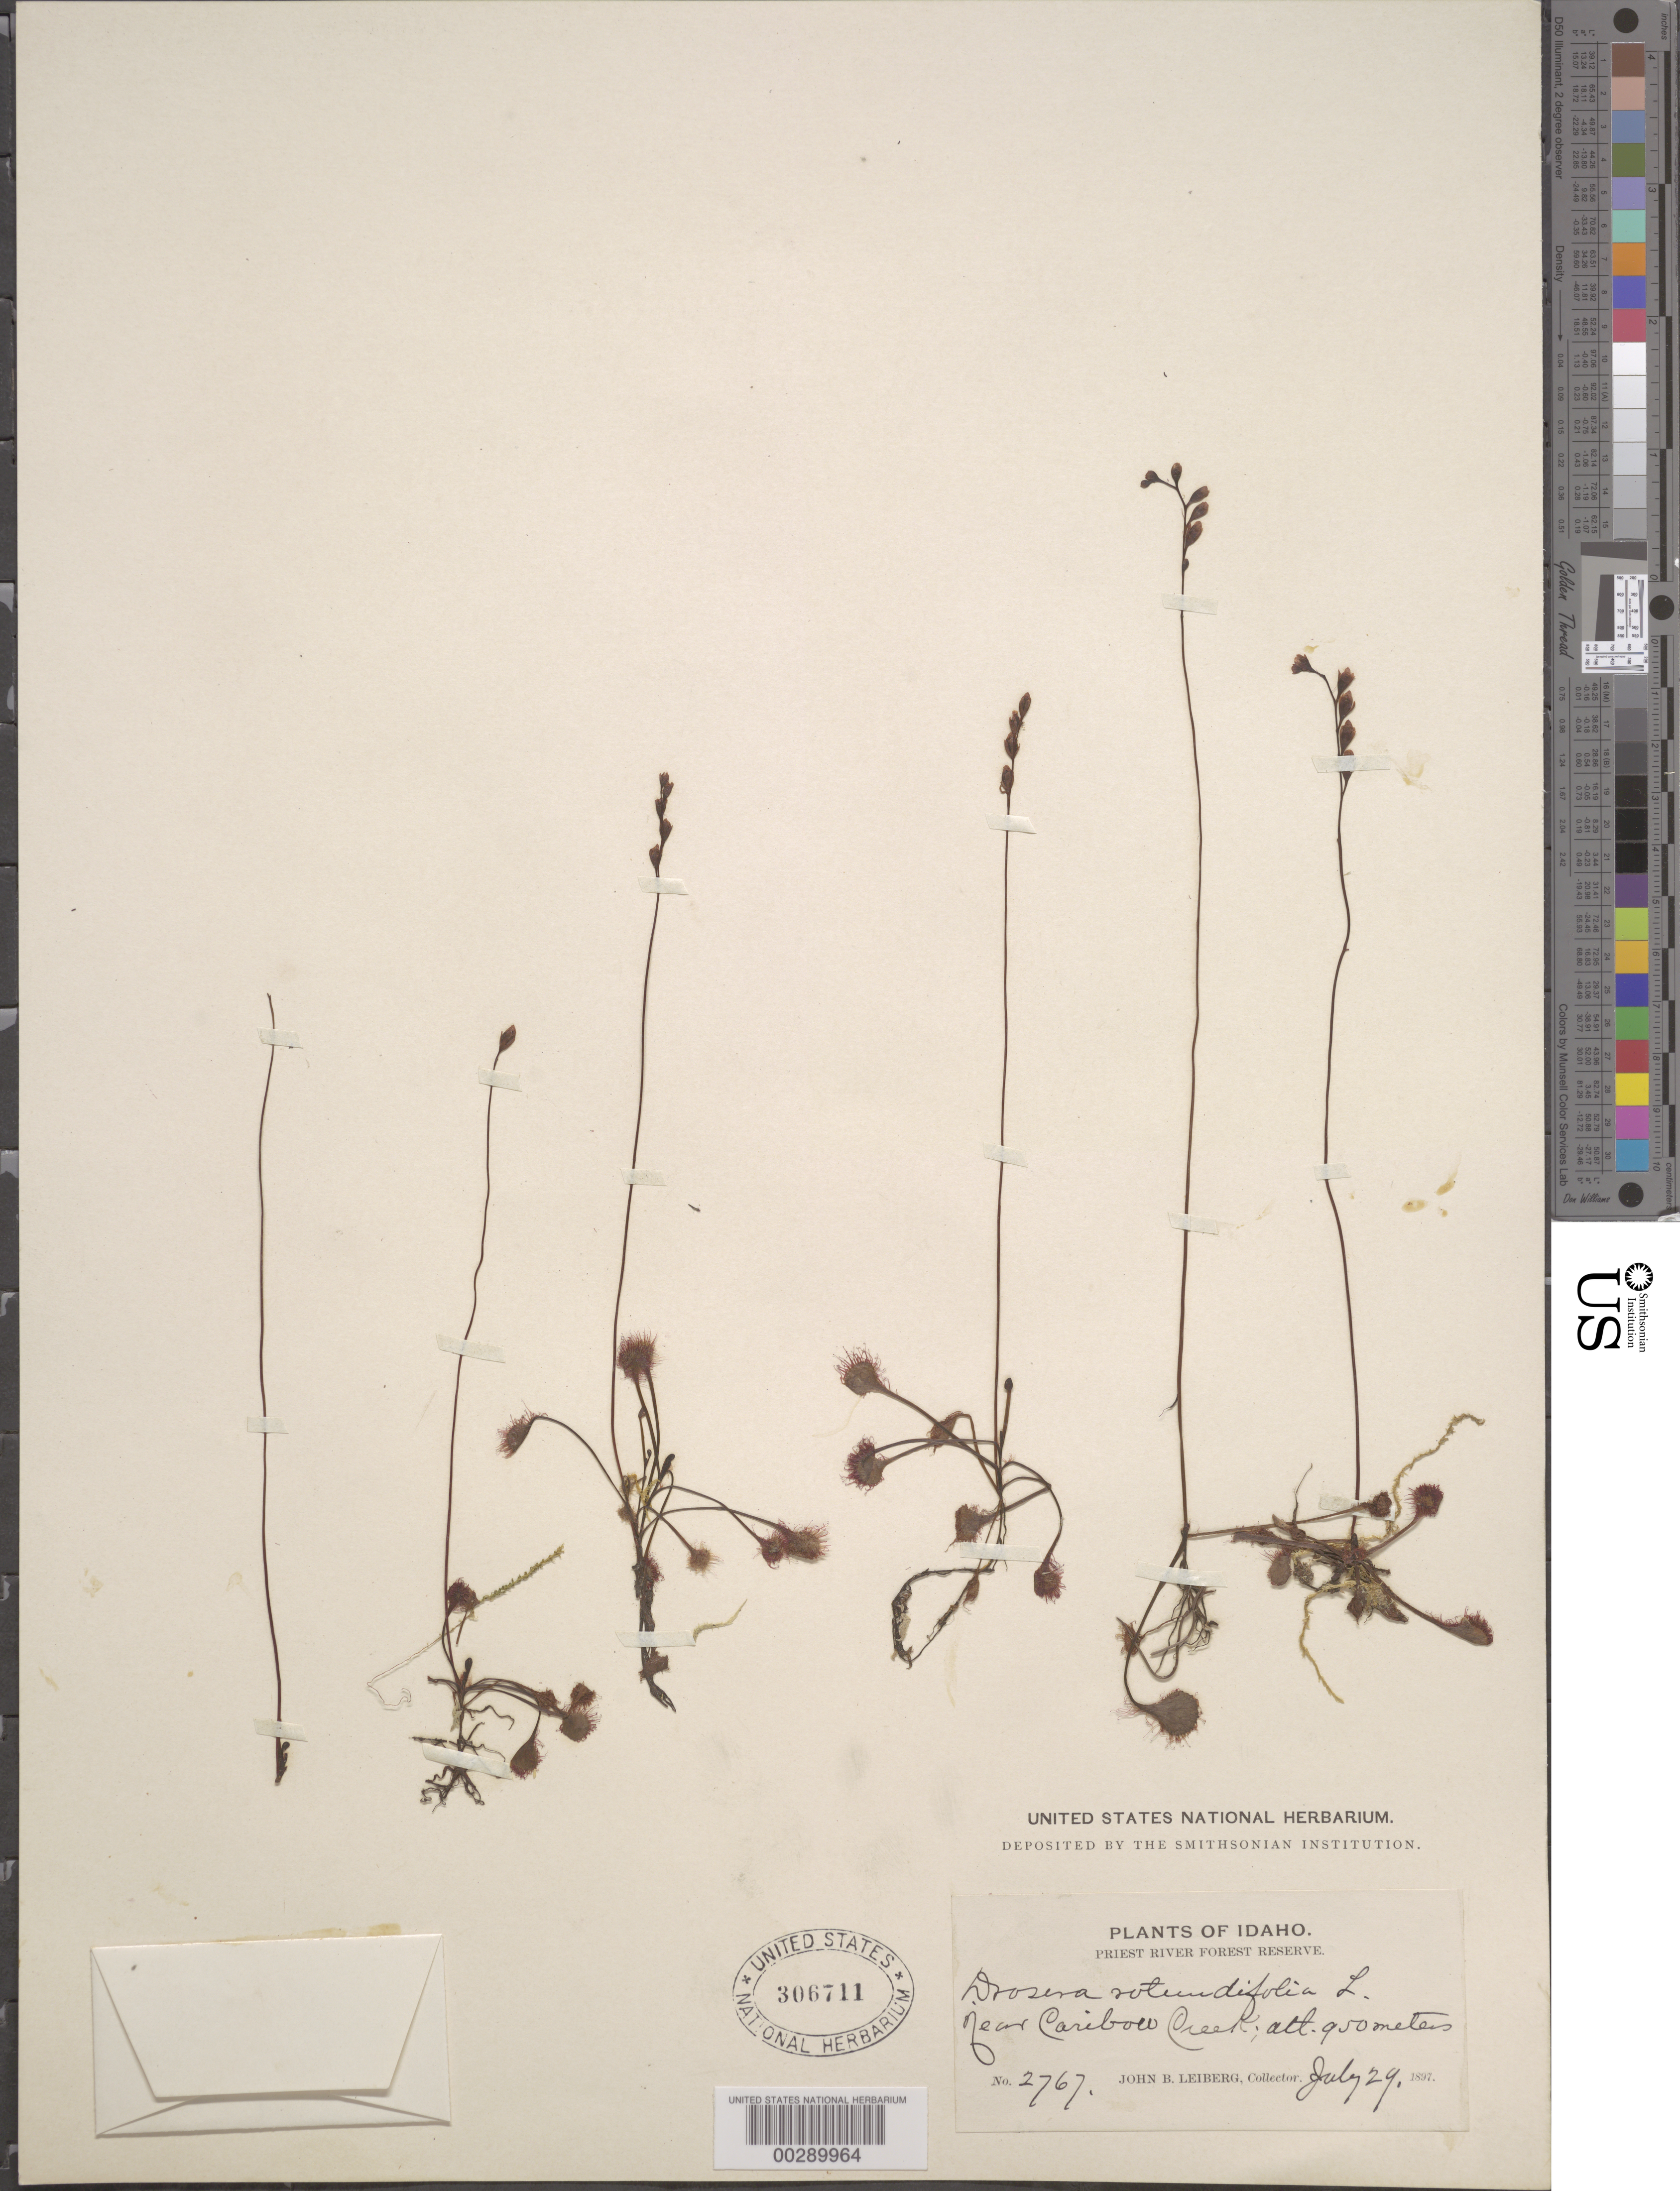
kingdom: Plantae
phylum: Tracheophyta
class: Magnoliopsida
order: Caryophyllales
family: Droseraceae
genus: Drosera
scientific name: Drosera rotundifolia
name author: L.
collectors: J. Leiberg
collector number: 2767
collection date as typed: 29 Jul 1897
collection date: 1897-07-29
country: United States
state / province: Idaho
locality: Priest river forest reserve, near caribow creek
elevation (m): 950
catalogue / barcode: US 306711